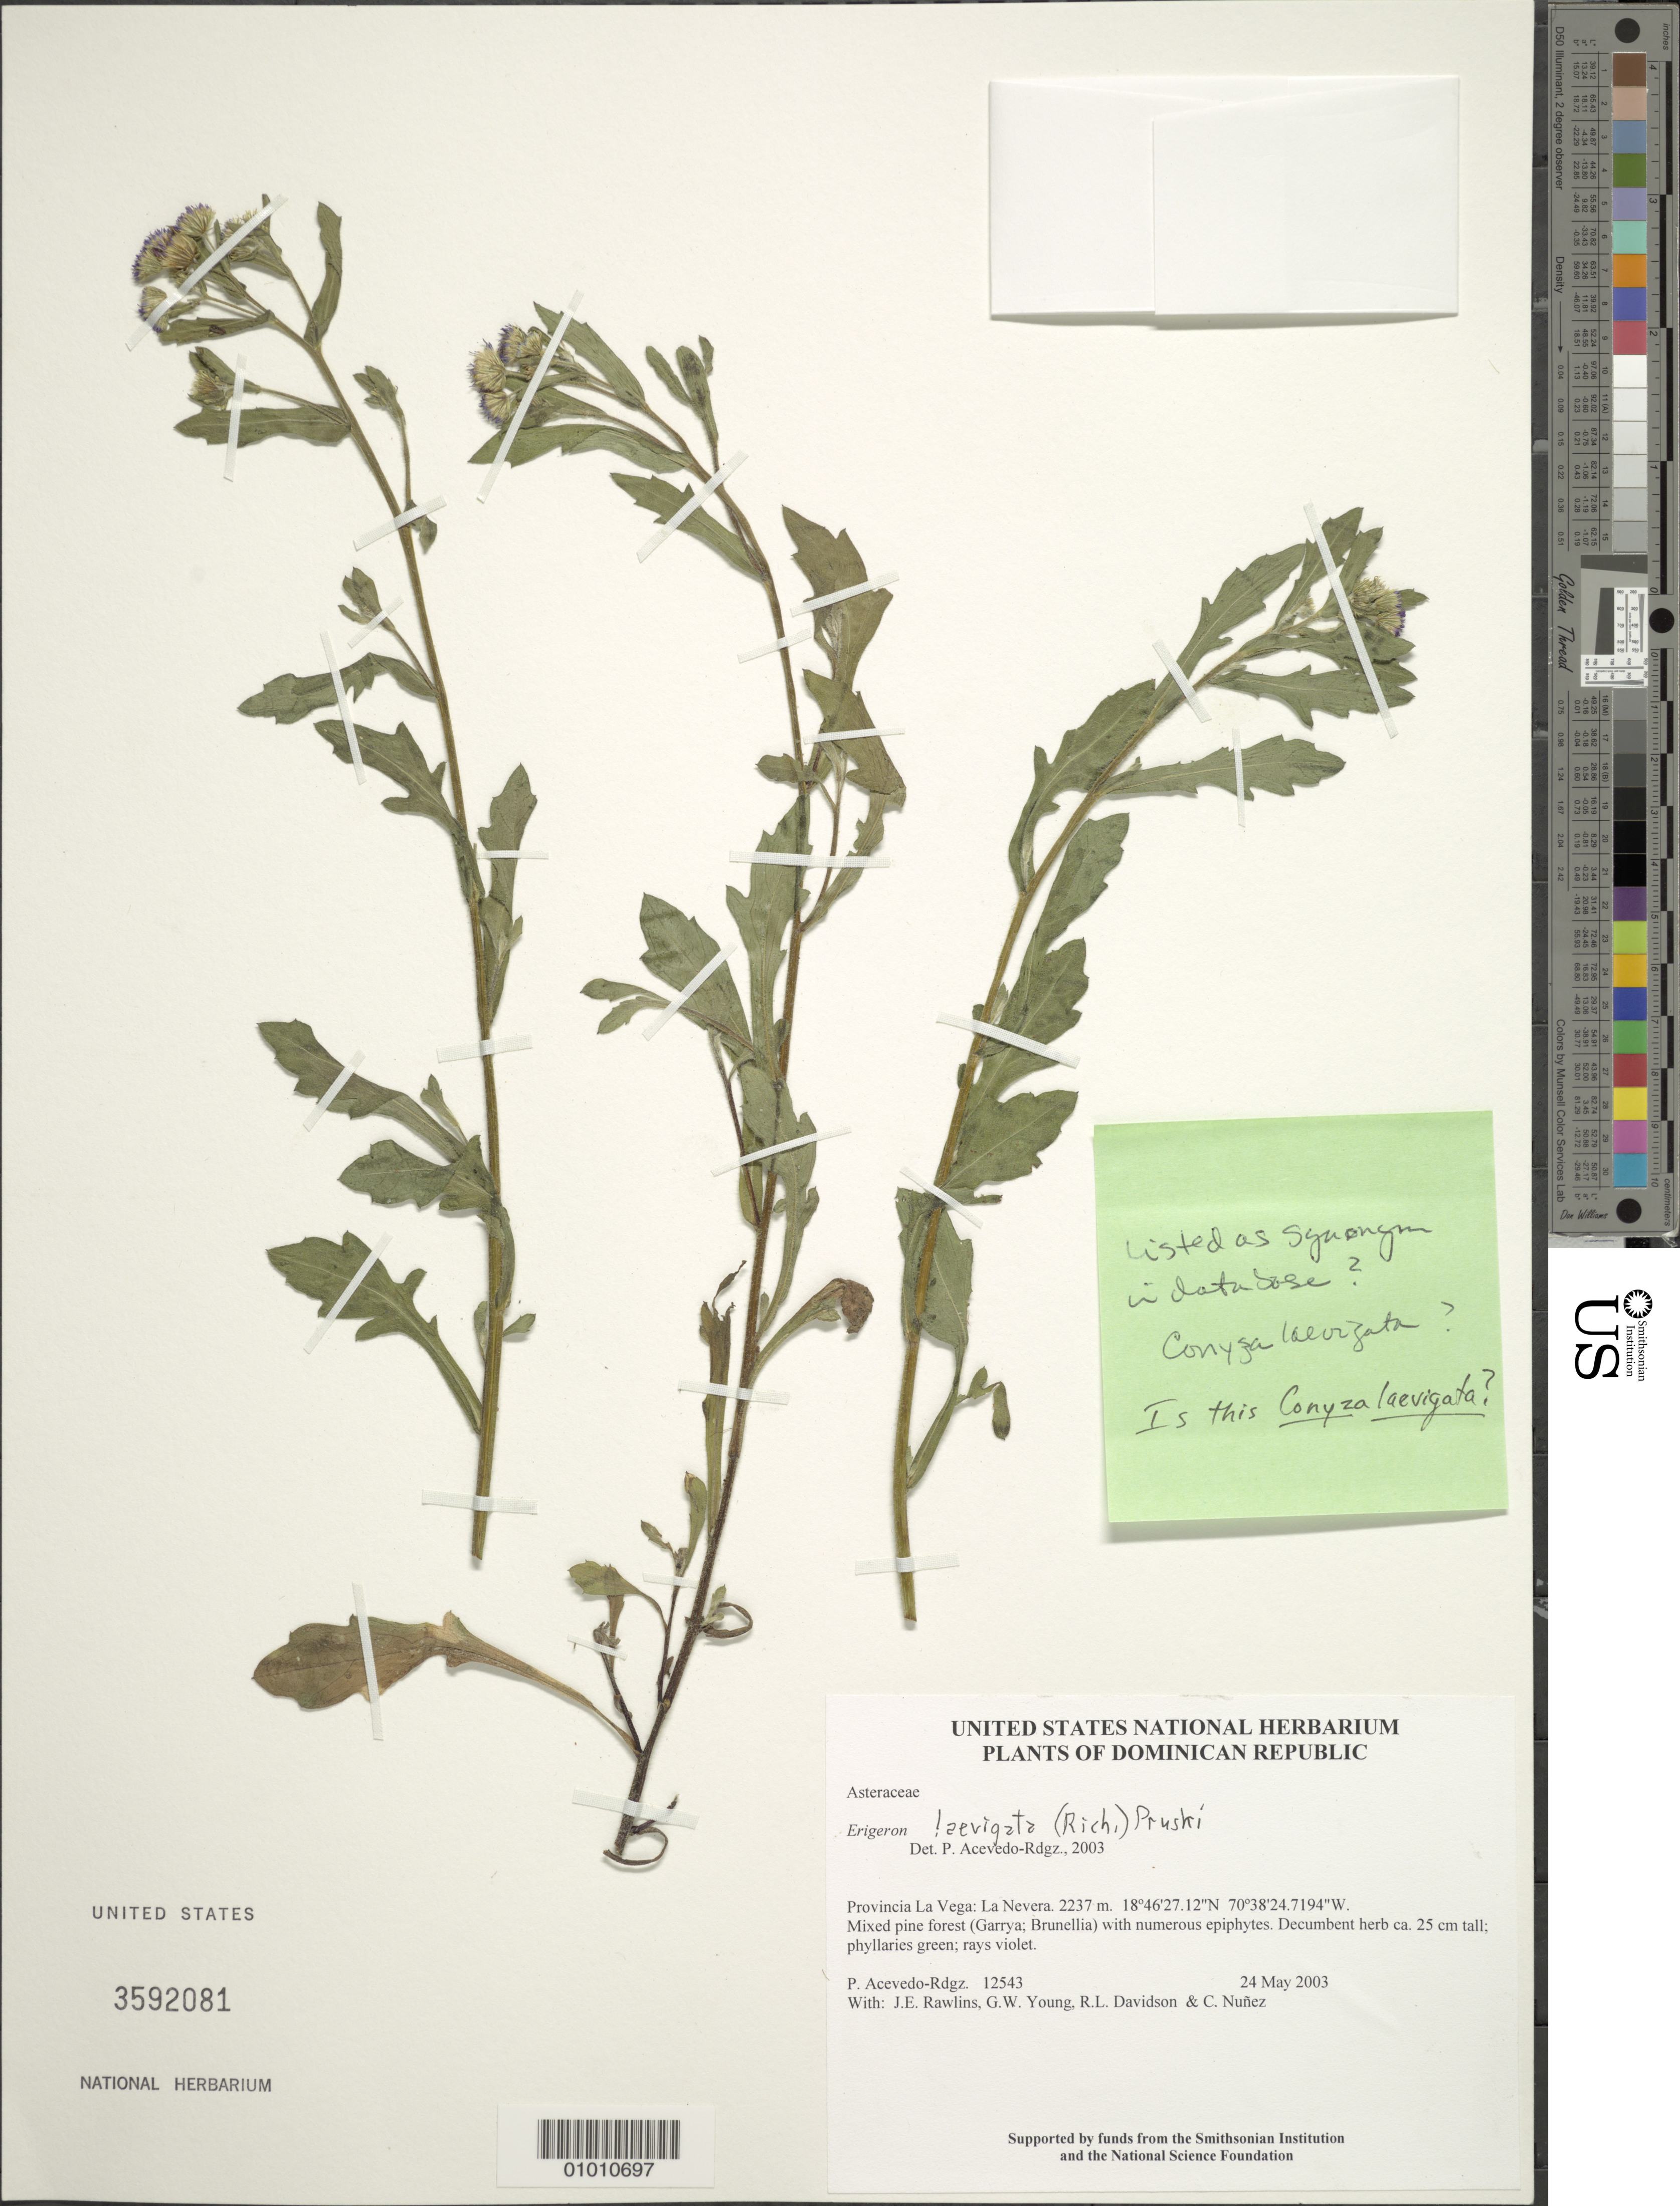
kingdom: Plantae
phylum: Tracheophyta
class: Magnoliopsida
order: Asterales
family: Asteraceae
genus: Conyza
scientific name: Conyza laevigata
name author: (Rich.) Pruski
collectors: P. Acevedo-Rodr., J. Rawlins, G. Young, R. Davidson & C. Nunez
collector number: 12543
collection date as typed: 24 May 2003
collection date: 2003-05-24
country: Dominican Republic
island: Hispaniola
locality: Provincia La Vega: La Nevera.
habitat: Mixed pine forest (Garrya; Brunellia) with numerous epiphytes.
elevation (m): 2237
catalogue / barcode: US 3592081